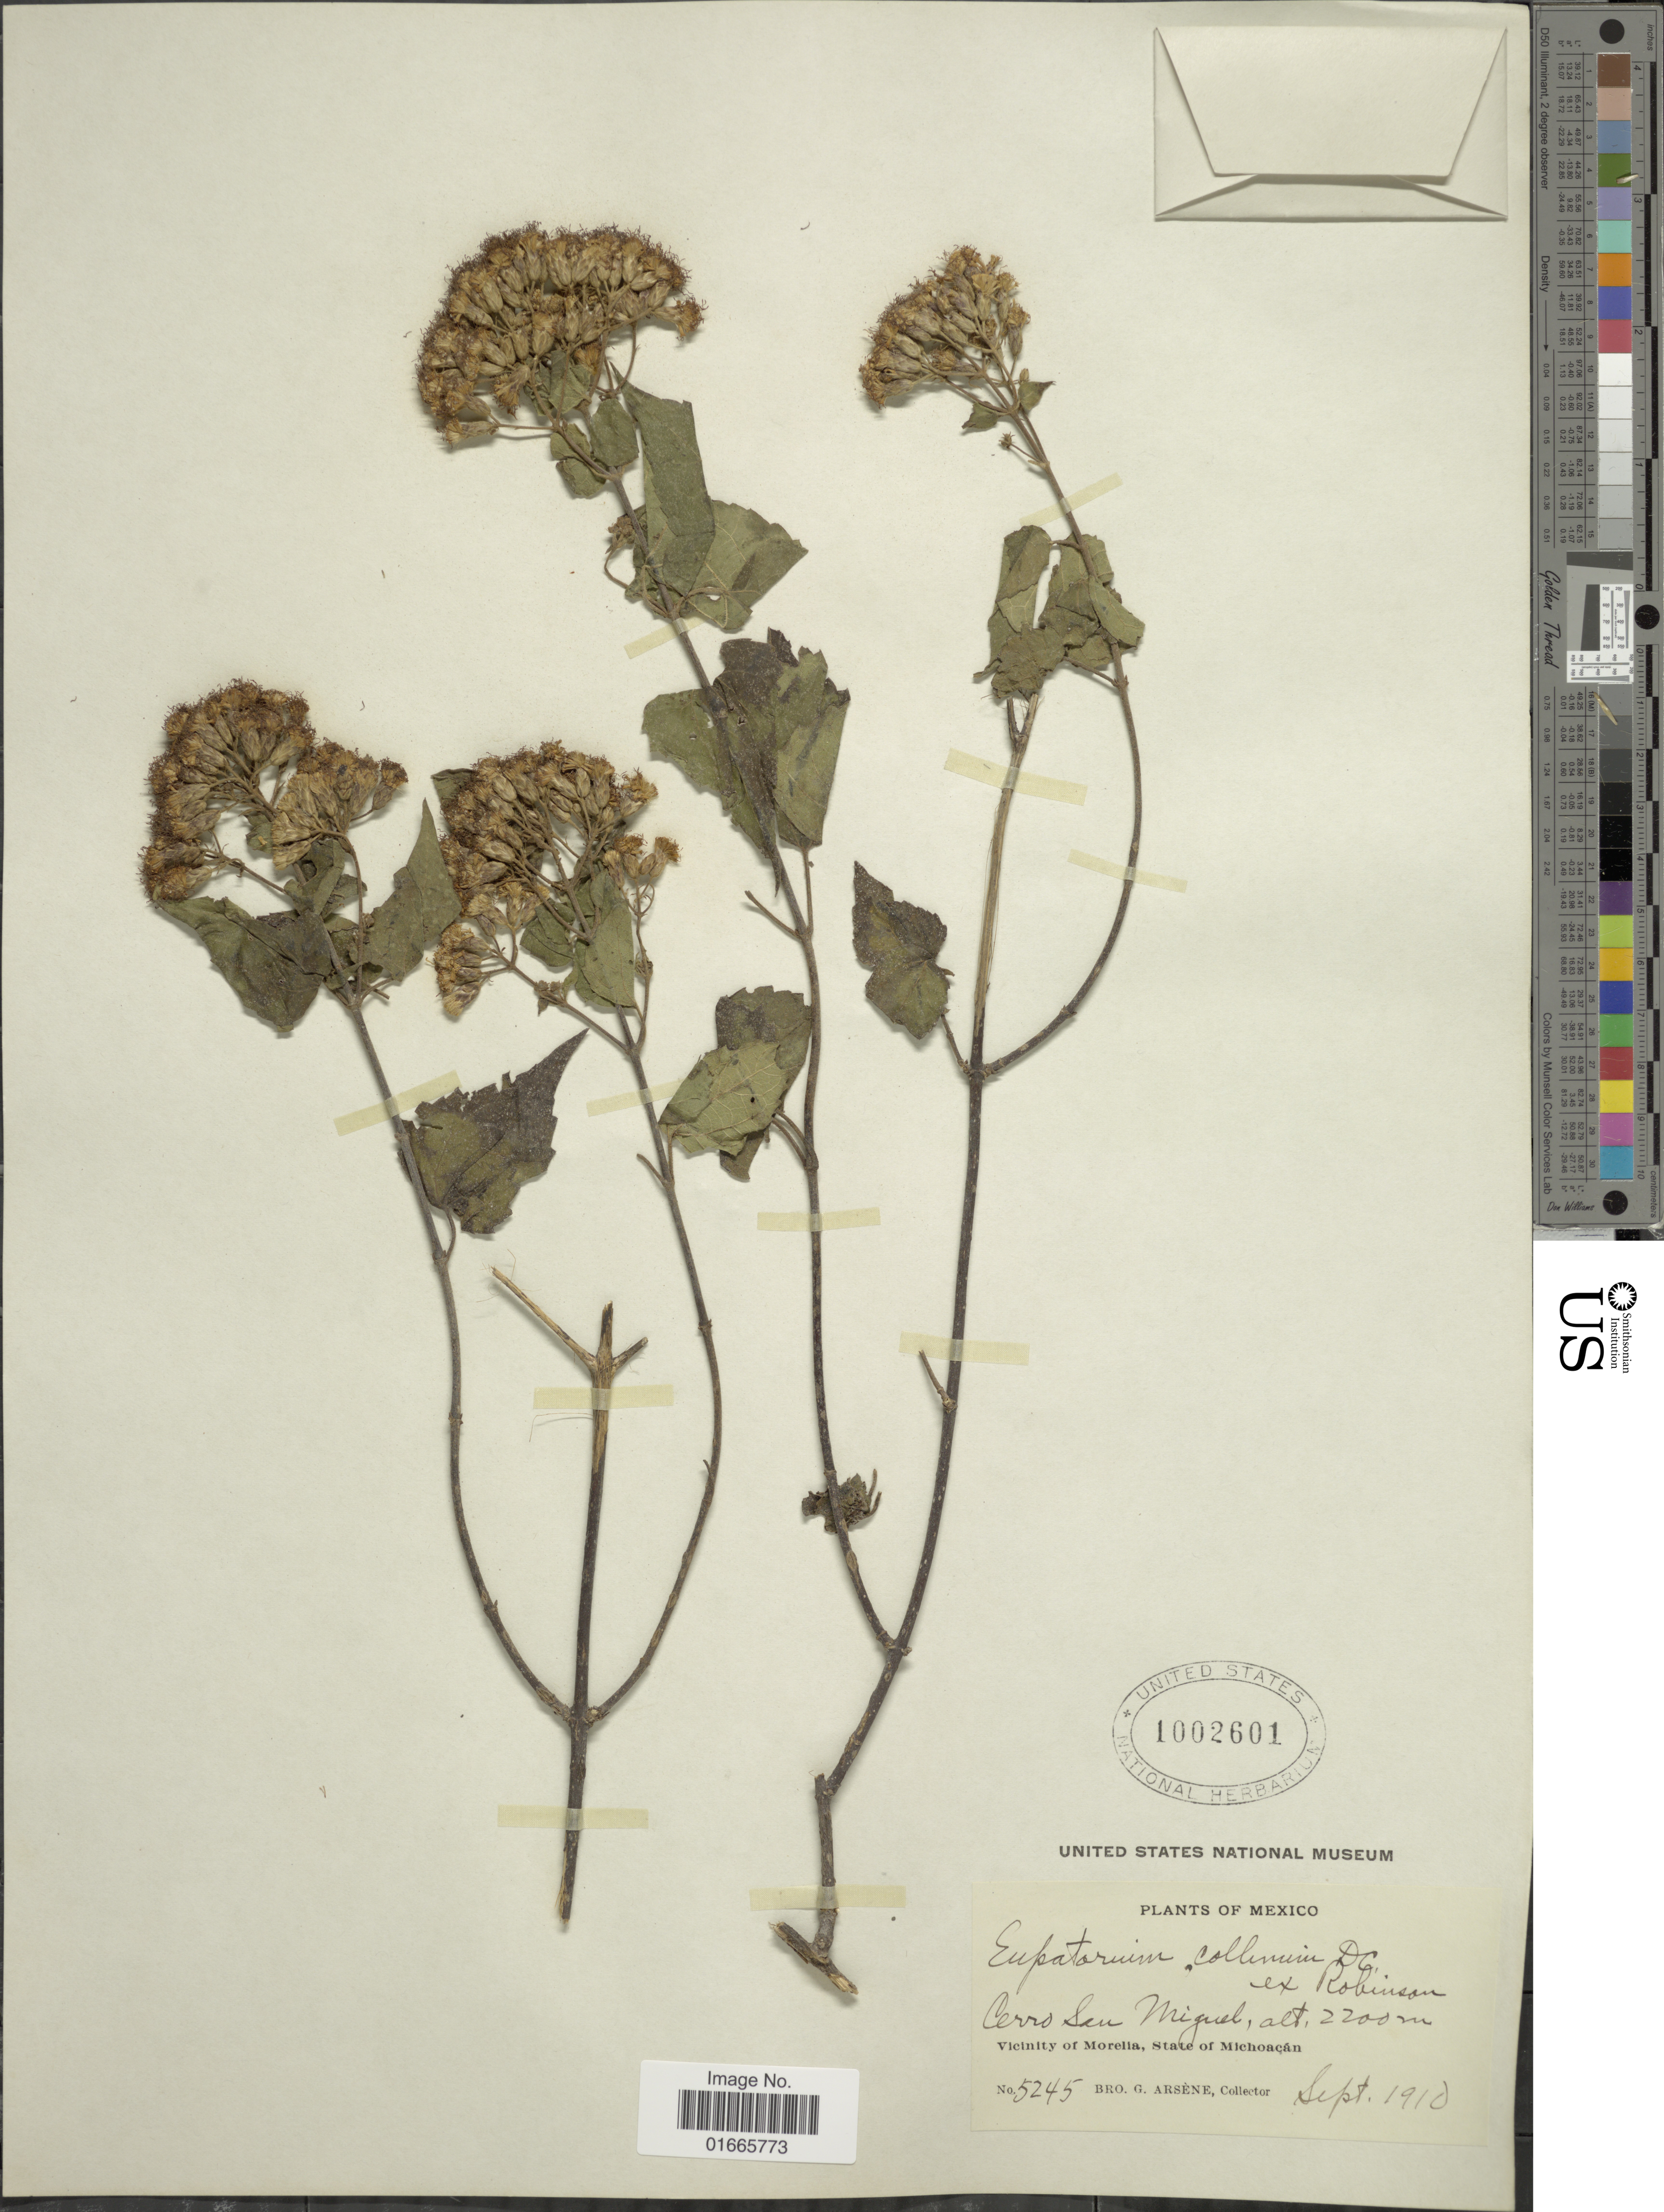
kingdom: Plantae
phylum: Tracheophyta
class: Magnoliopsida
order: Asterales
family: Asteraceae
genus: Chromolaena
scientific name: Chromolaena collina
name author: (DC.) R.M. King & H. Rob.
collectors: Bro. G. Arsène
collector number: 5245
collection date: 1910-09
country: Mexico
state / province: Michoacán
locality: Cerro San Miguel, vicinity of Morelia, State of Michoacan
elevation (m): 2200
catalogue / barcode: US 1002601